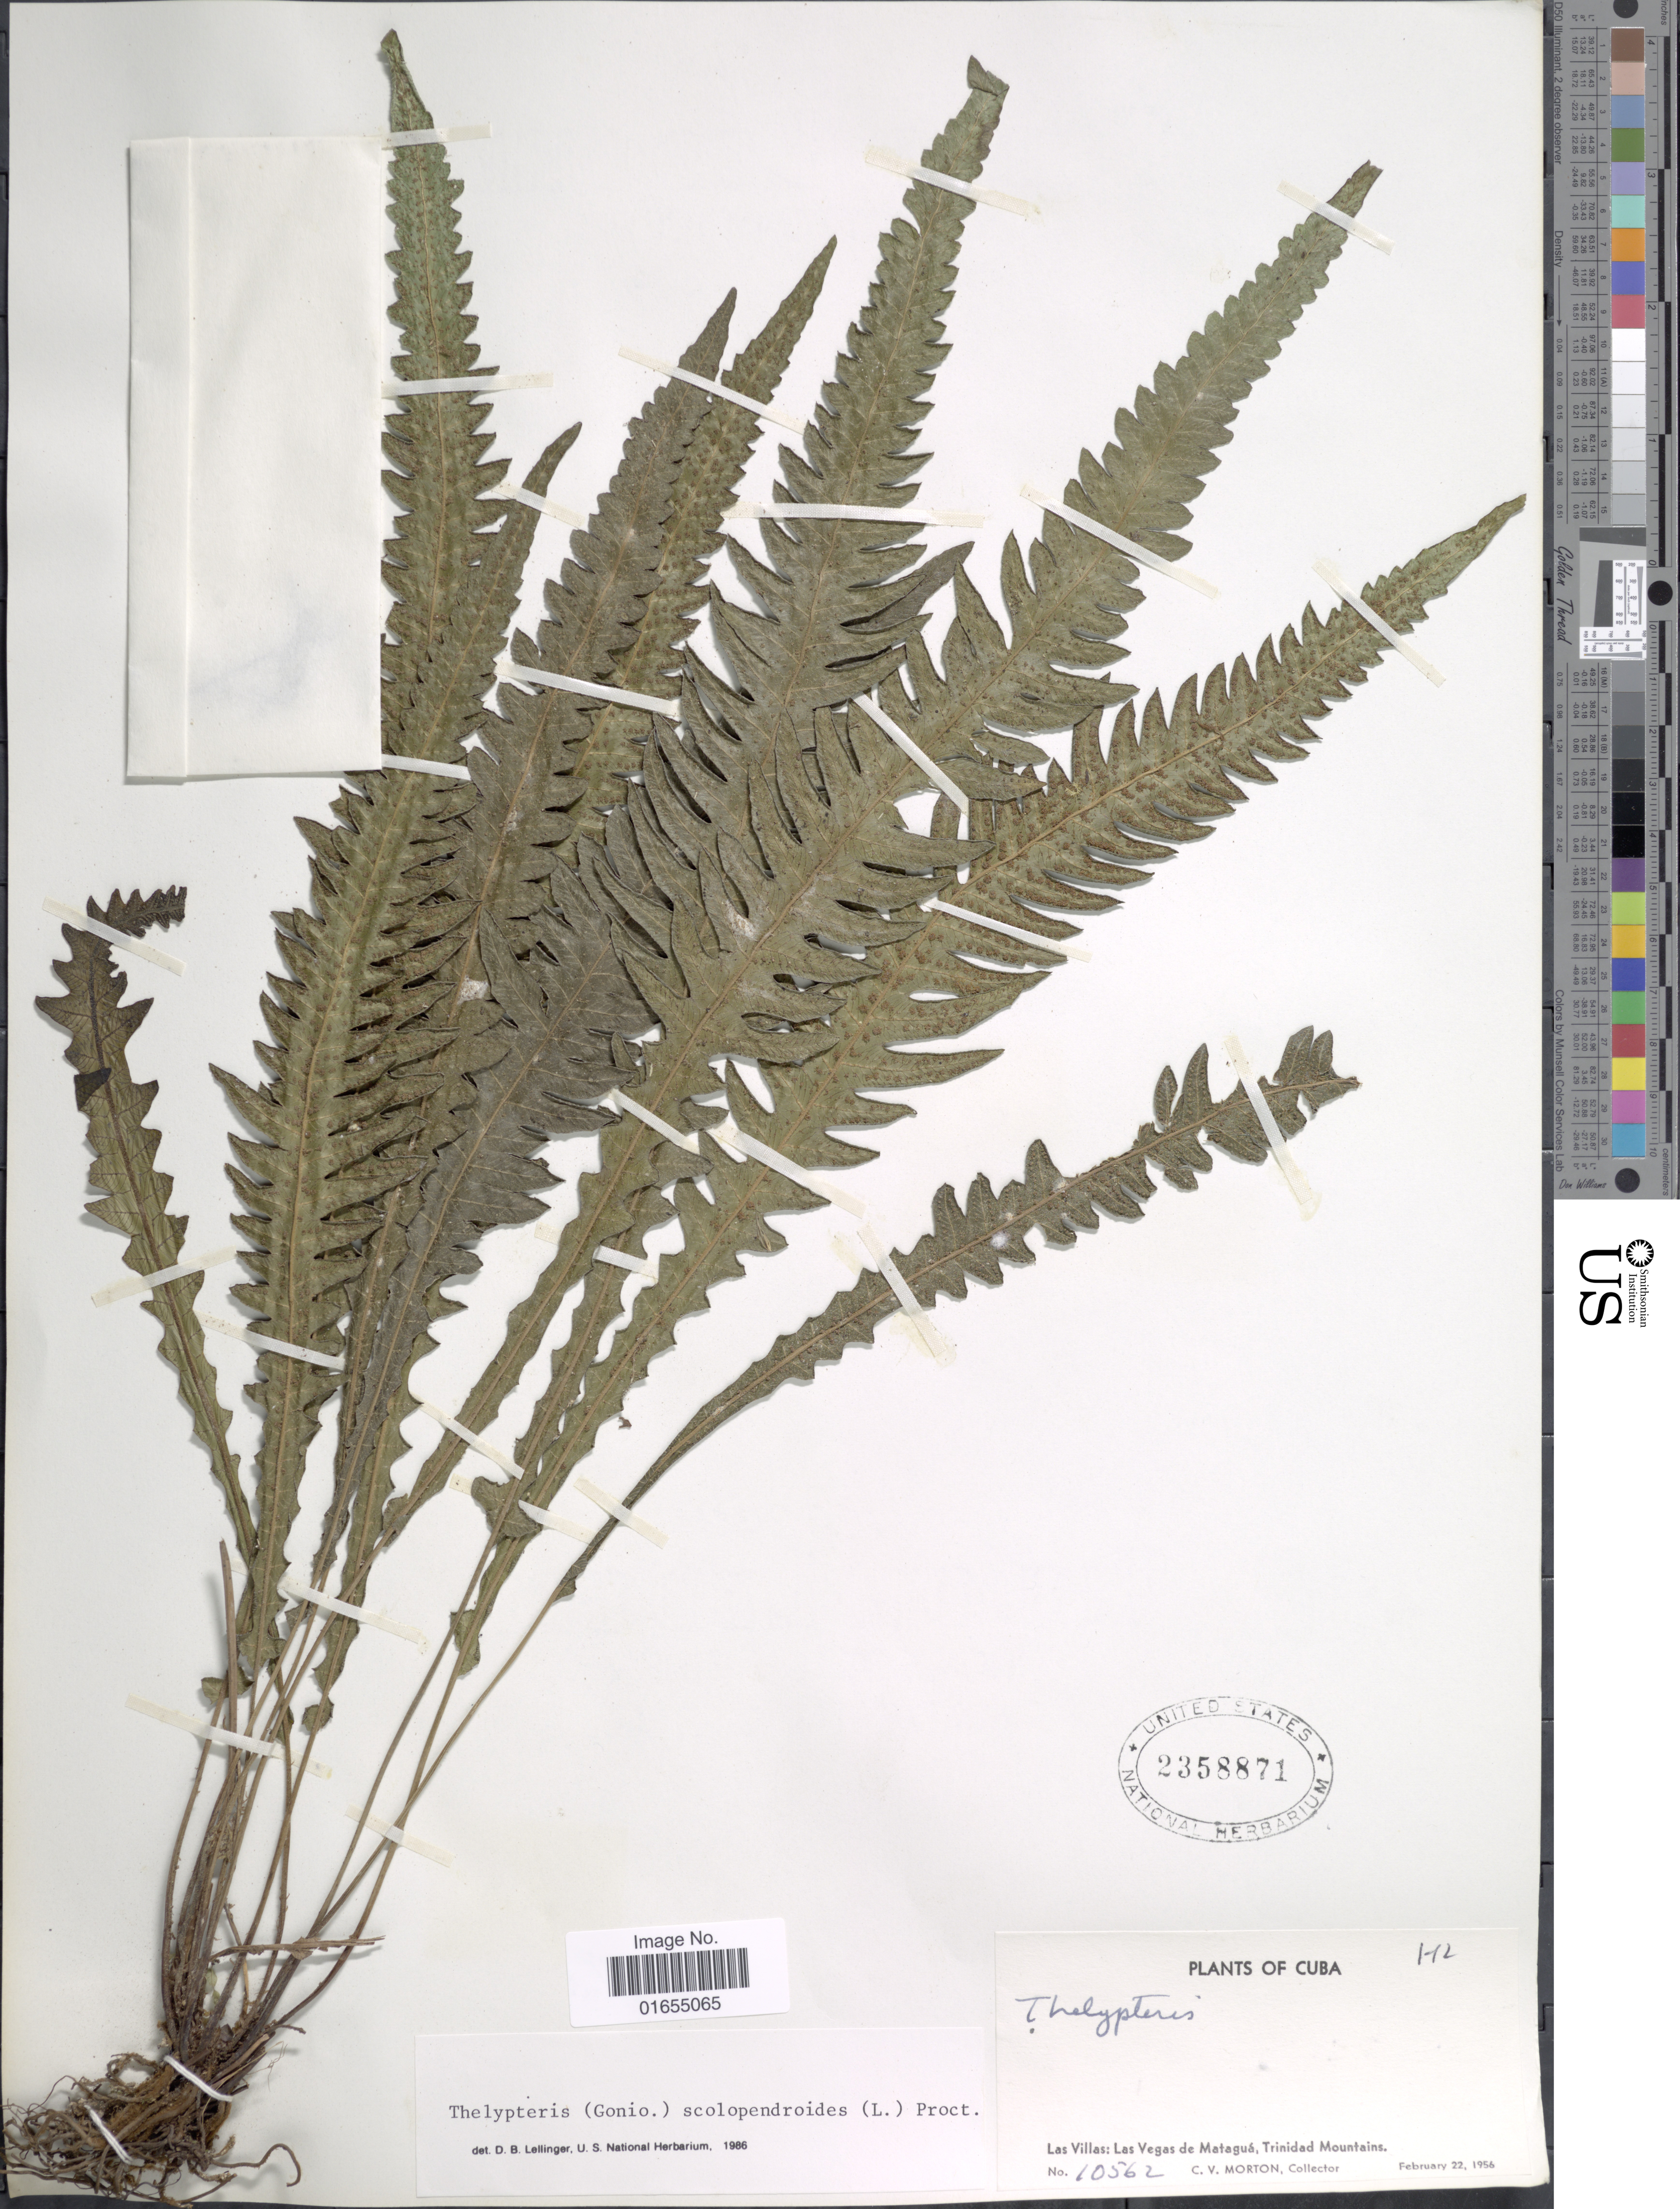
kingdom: Plantae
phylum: Tracheophyta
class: Polypodiopsida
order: Polypodiales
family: Thelypteridaceae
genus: Goniopteris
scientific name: Goniopteris scolopendrioides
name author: (L.) C. Presl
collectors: C. V. Morton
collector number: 10562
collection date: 1956-02-22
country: Cuba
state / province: Las Villas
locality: Las Vegas de Matagua, Trinidad Mountains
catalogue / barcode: US 2358871